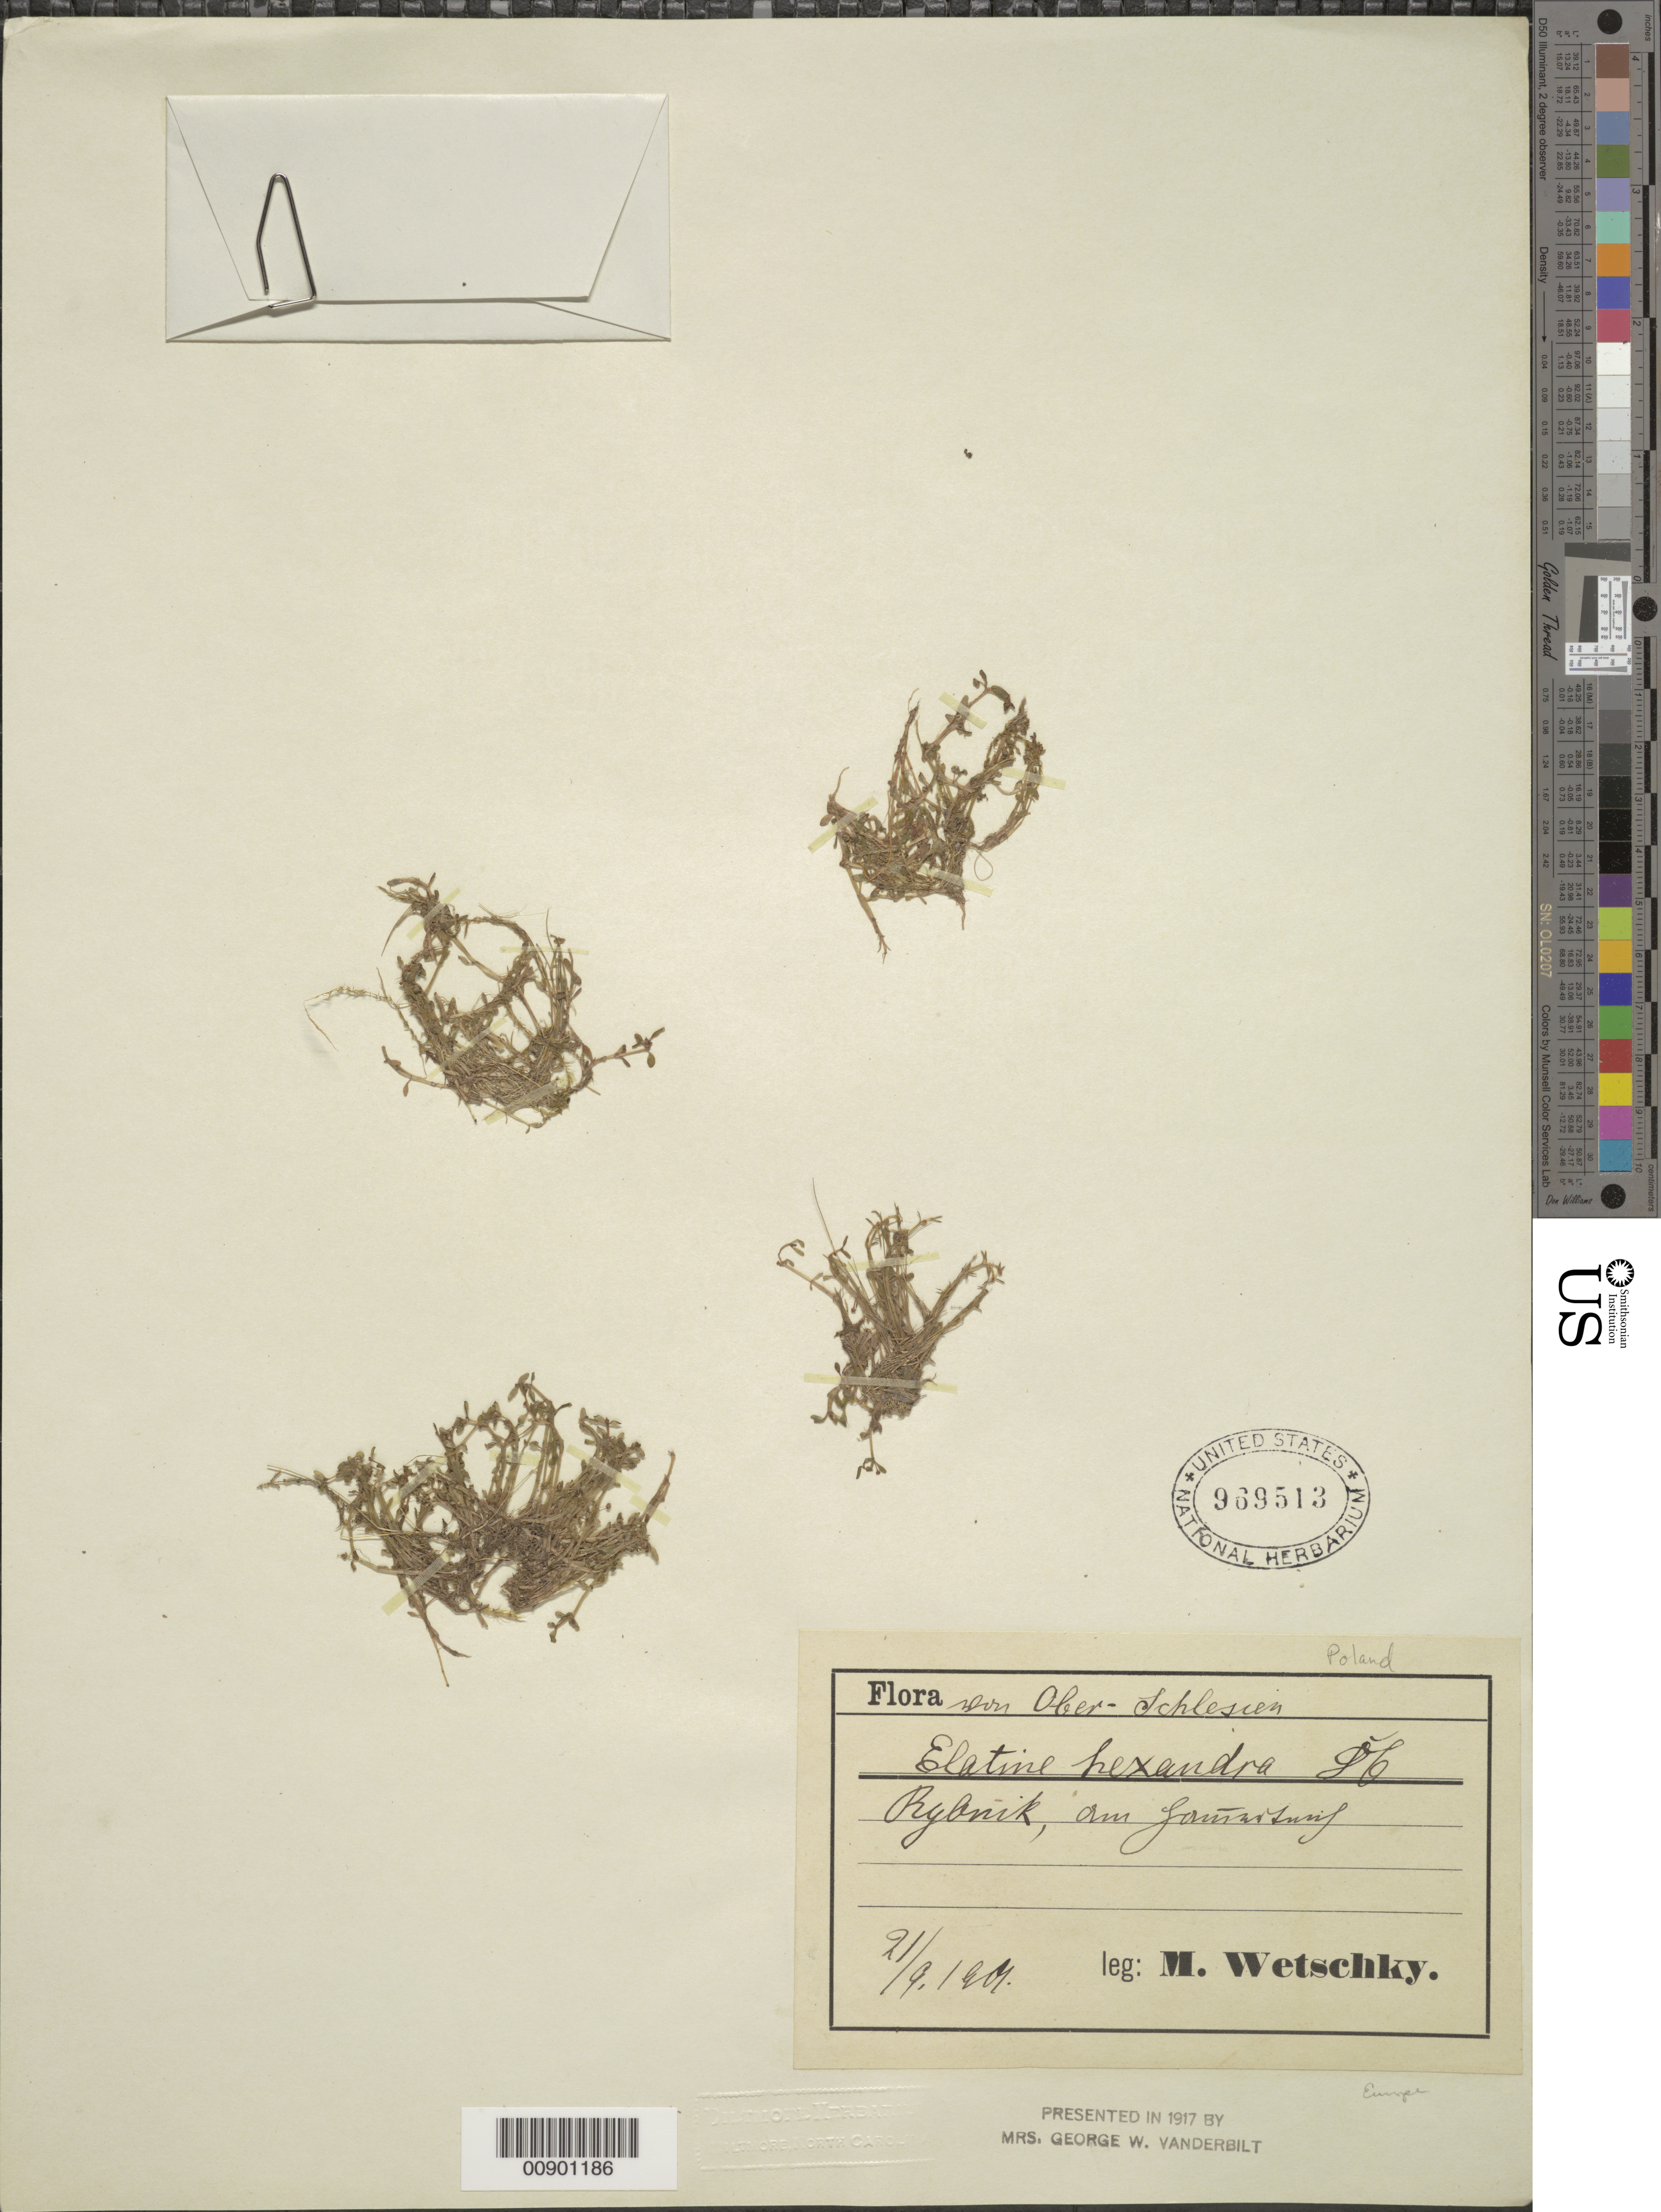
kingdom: Plantae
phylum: Tracheophyta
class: Magnoliopsida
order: Malpighiales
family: Elatinaceae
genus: Elatine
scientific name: Elatine hexandra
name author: DC.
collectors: M. Wetschky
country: Poland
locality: Rybnik, Am Gauisortung?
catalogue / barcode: US 969513